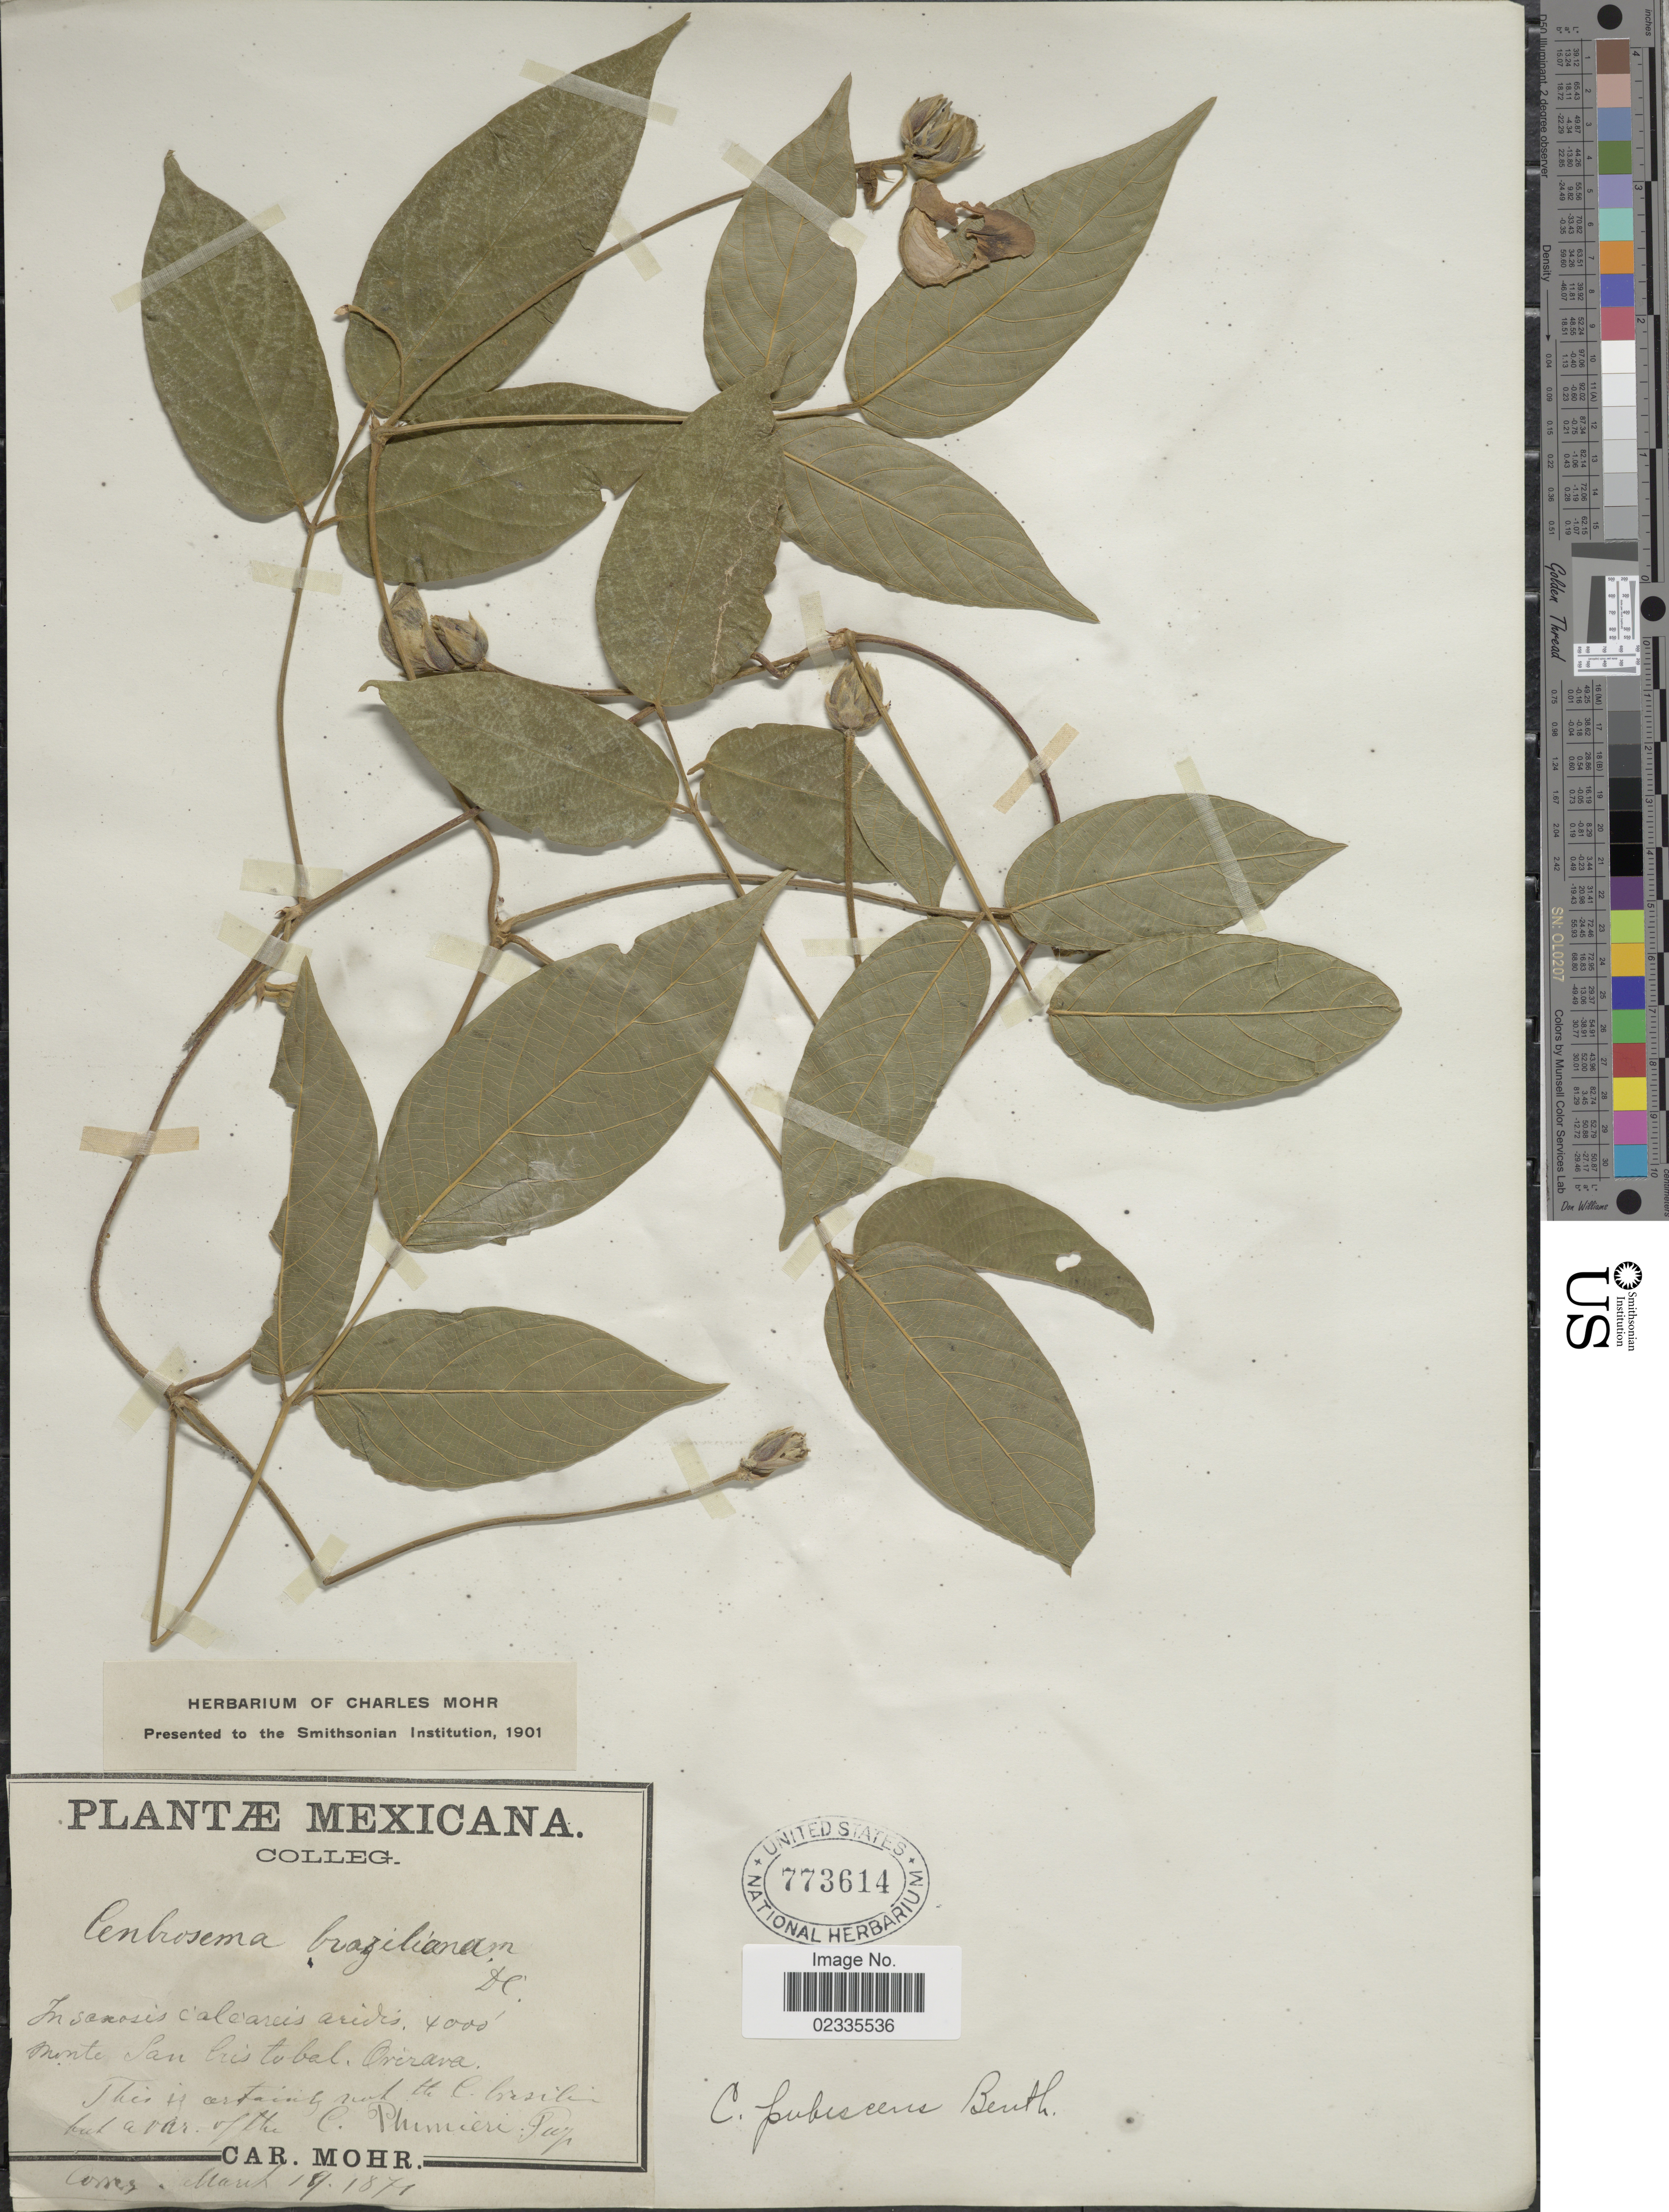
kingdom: Plantae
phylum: Tracheophyta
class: Magnoliopsida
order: Fabales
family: Fabaceae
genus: Centrosema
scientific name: Centrosema pubescens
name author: Benth.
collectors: Mohr, C. T. (herbarium)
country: Mexico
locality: In sanosis calcareis aridis monte San Cristobal, Orizava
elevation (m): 1219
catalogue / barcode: US 773614